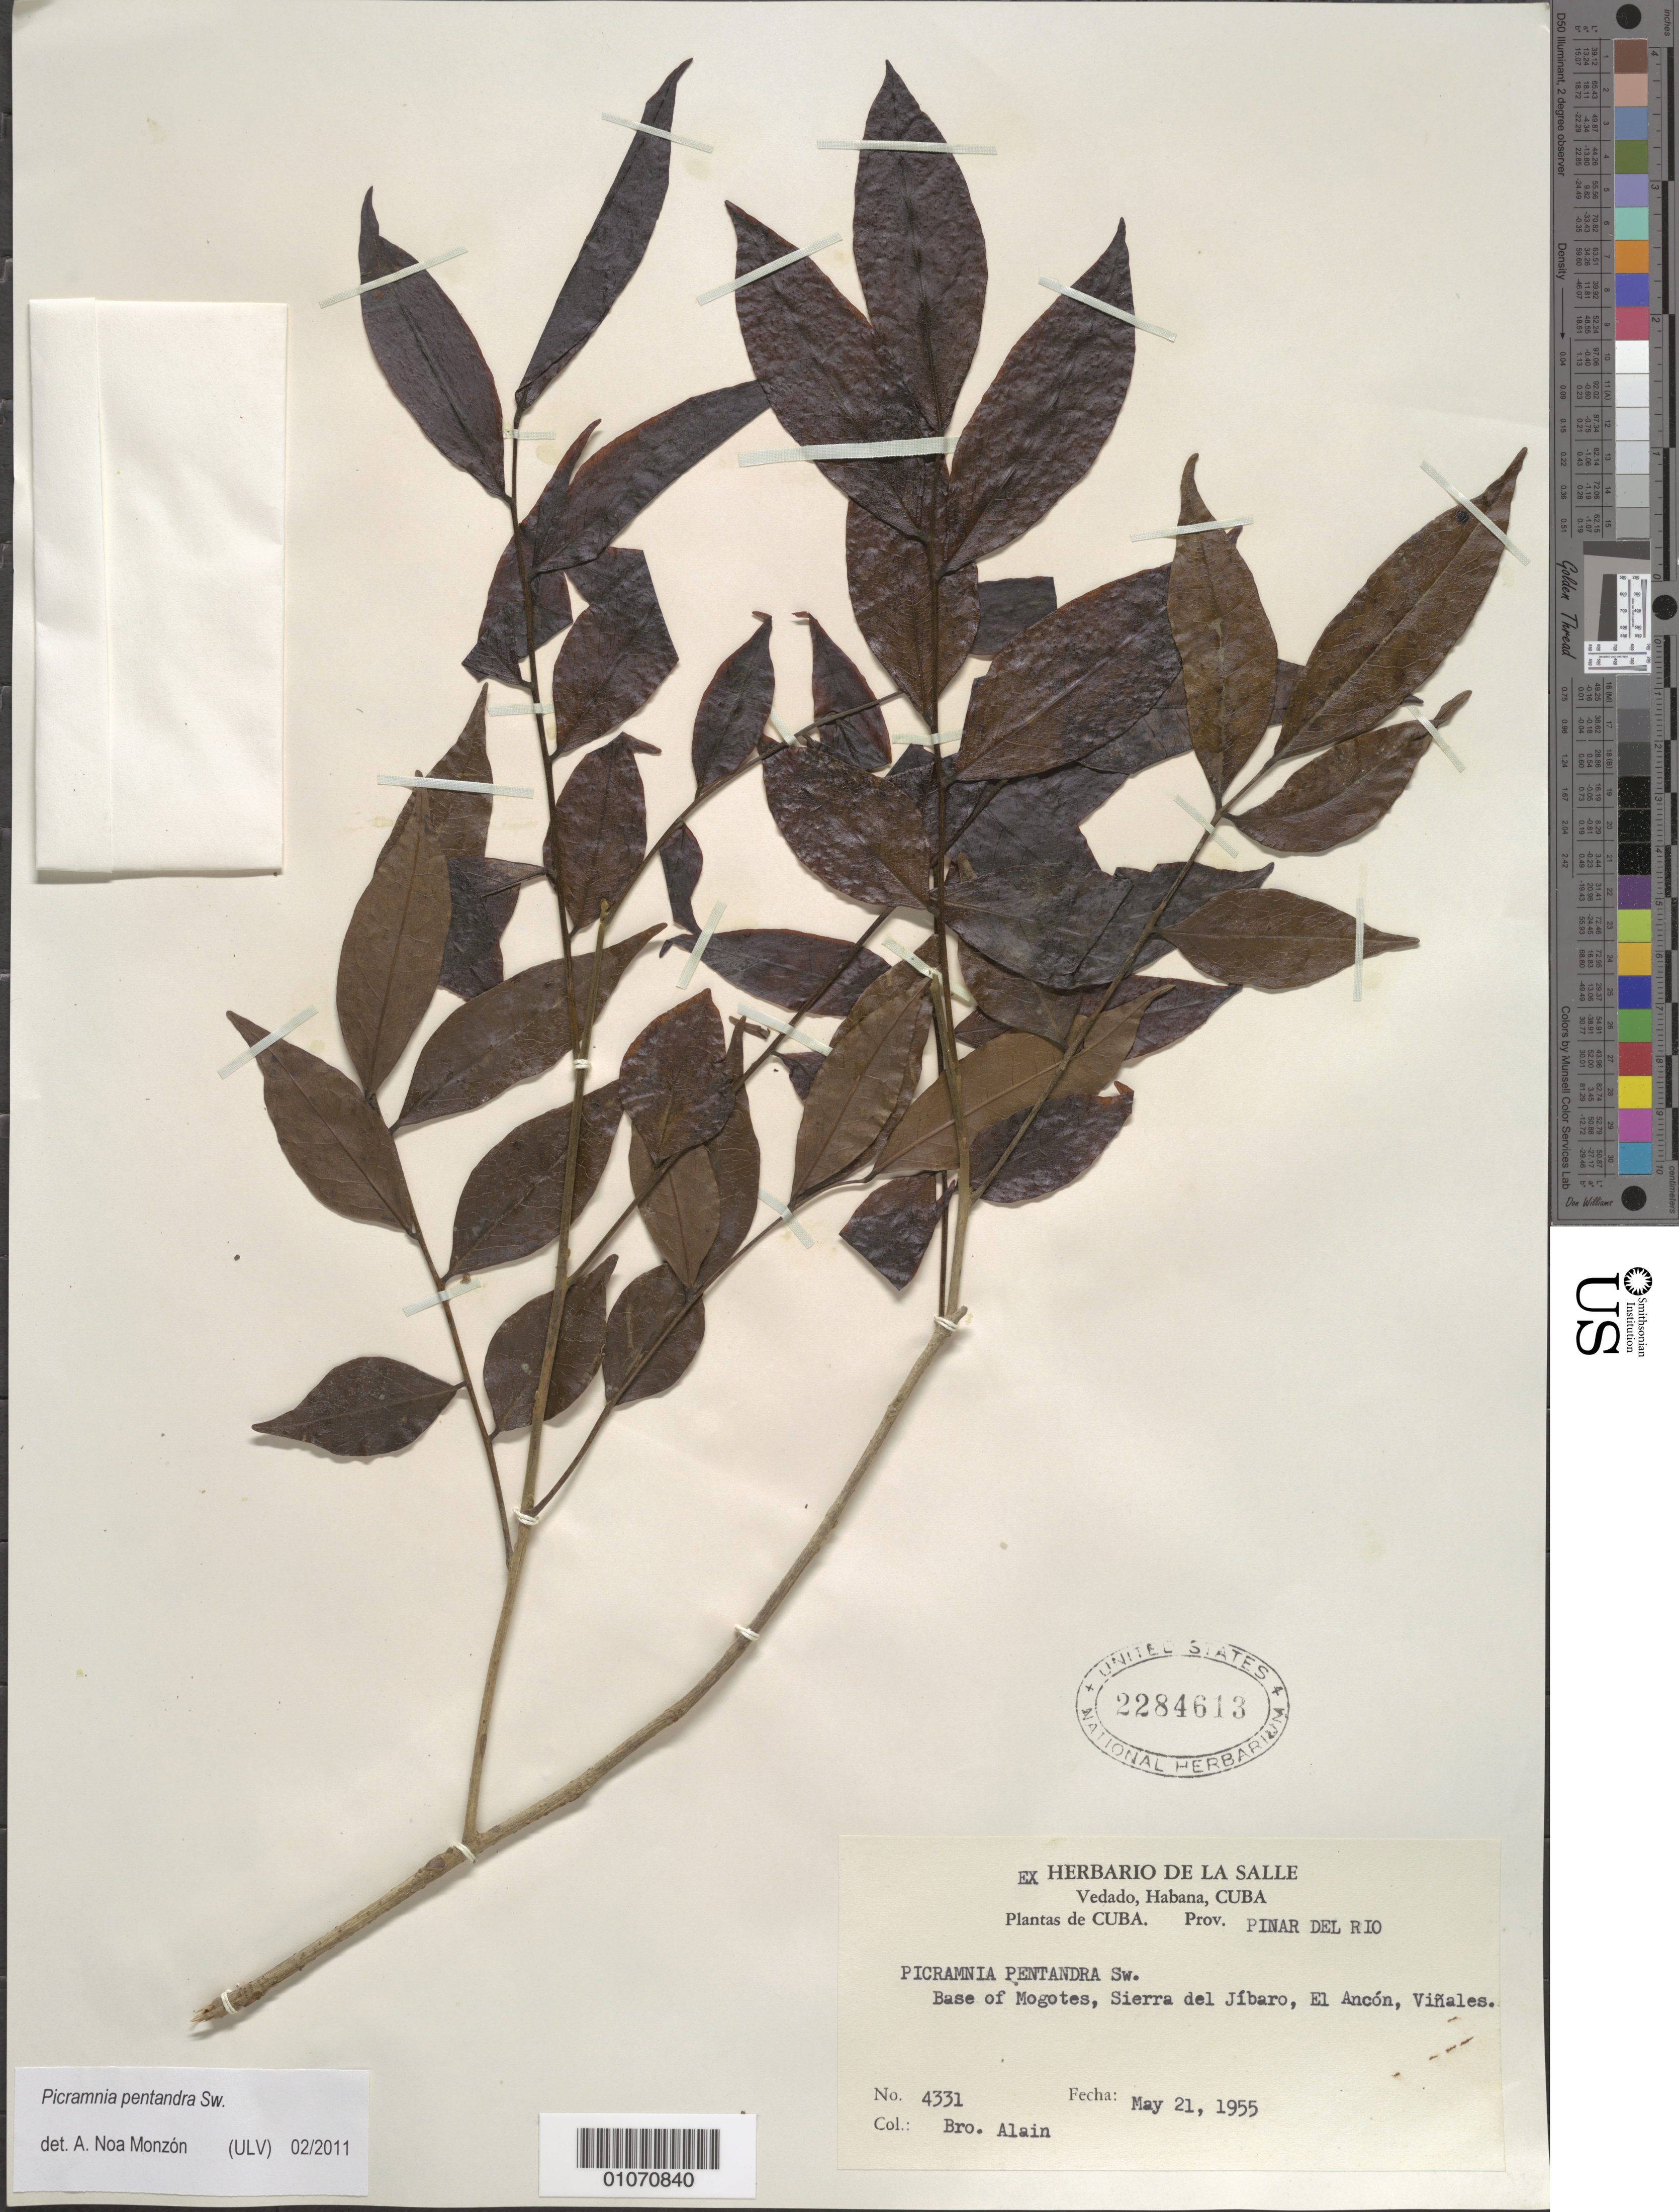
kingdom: Plantae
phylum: Tracheophyta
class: Magnoliopsida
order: Picramniales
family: Picramniaceae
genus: Picramnia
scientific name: Picramnia pentandra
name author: Sw.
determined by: Noa Monzón, A.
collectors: A. H. Liogier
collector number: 4331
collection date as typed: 21 May 1955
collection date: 1955-05-21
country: Cuba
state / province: Pinar del Río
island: Cuba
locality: Base of Mogotes, Sierra del Jíbaro, El Ancón, Viñales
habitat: Base of mogotes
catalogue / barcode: US 2284613